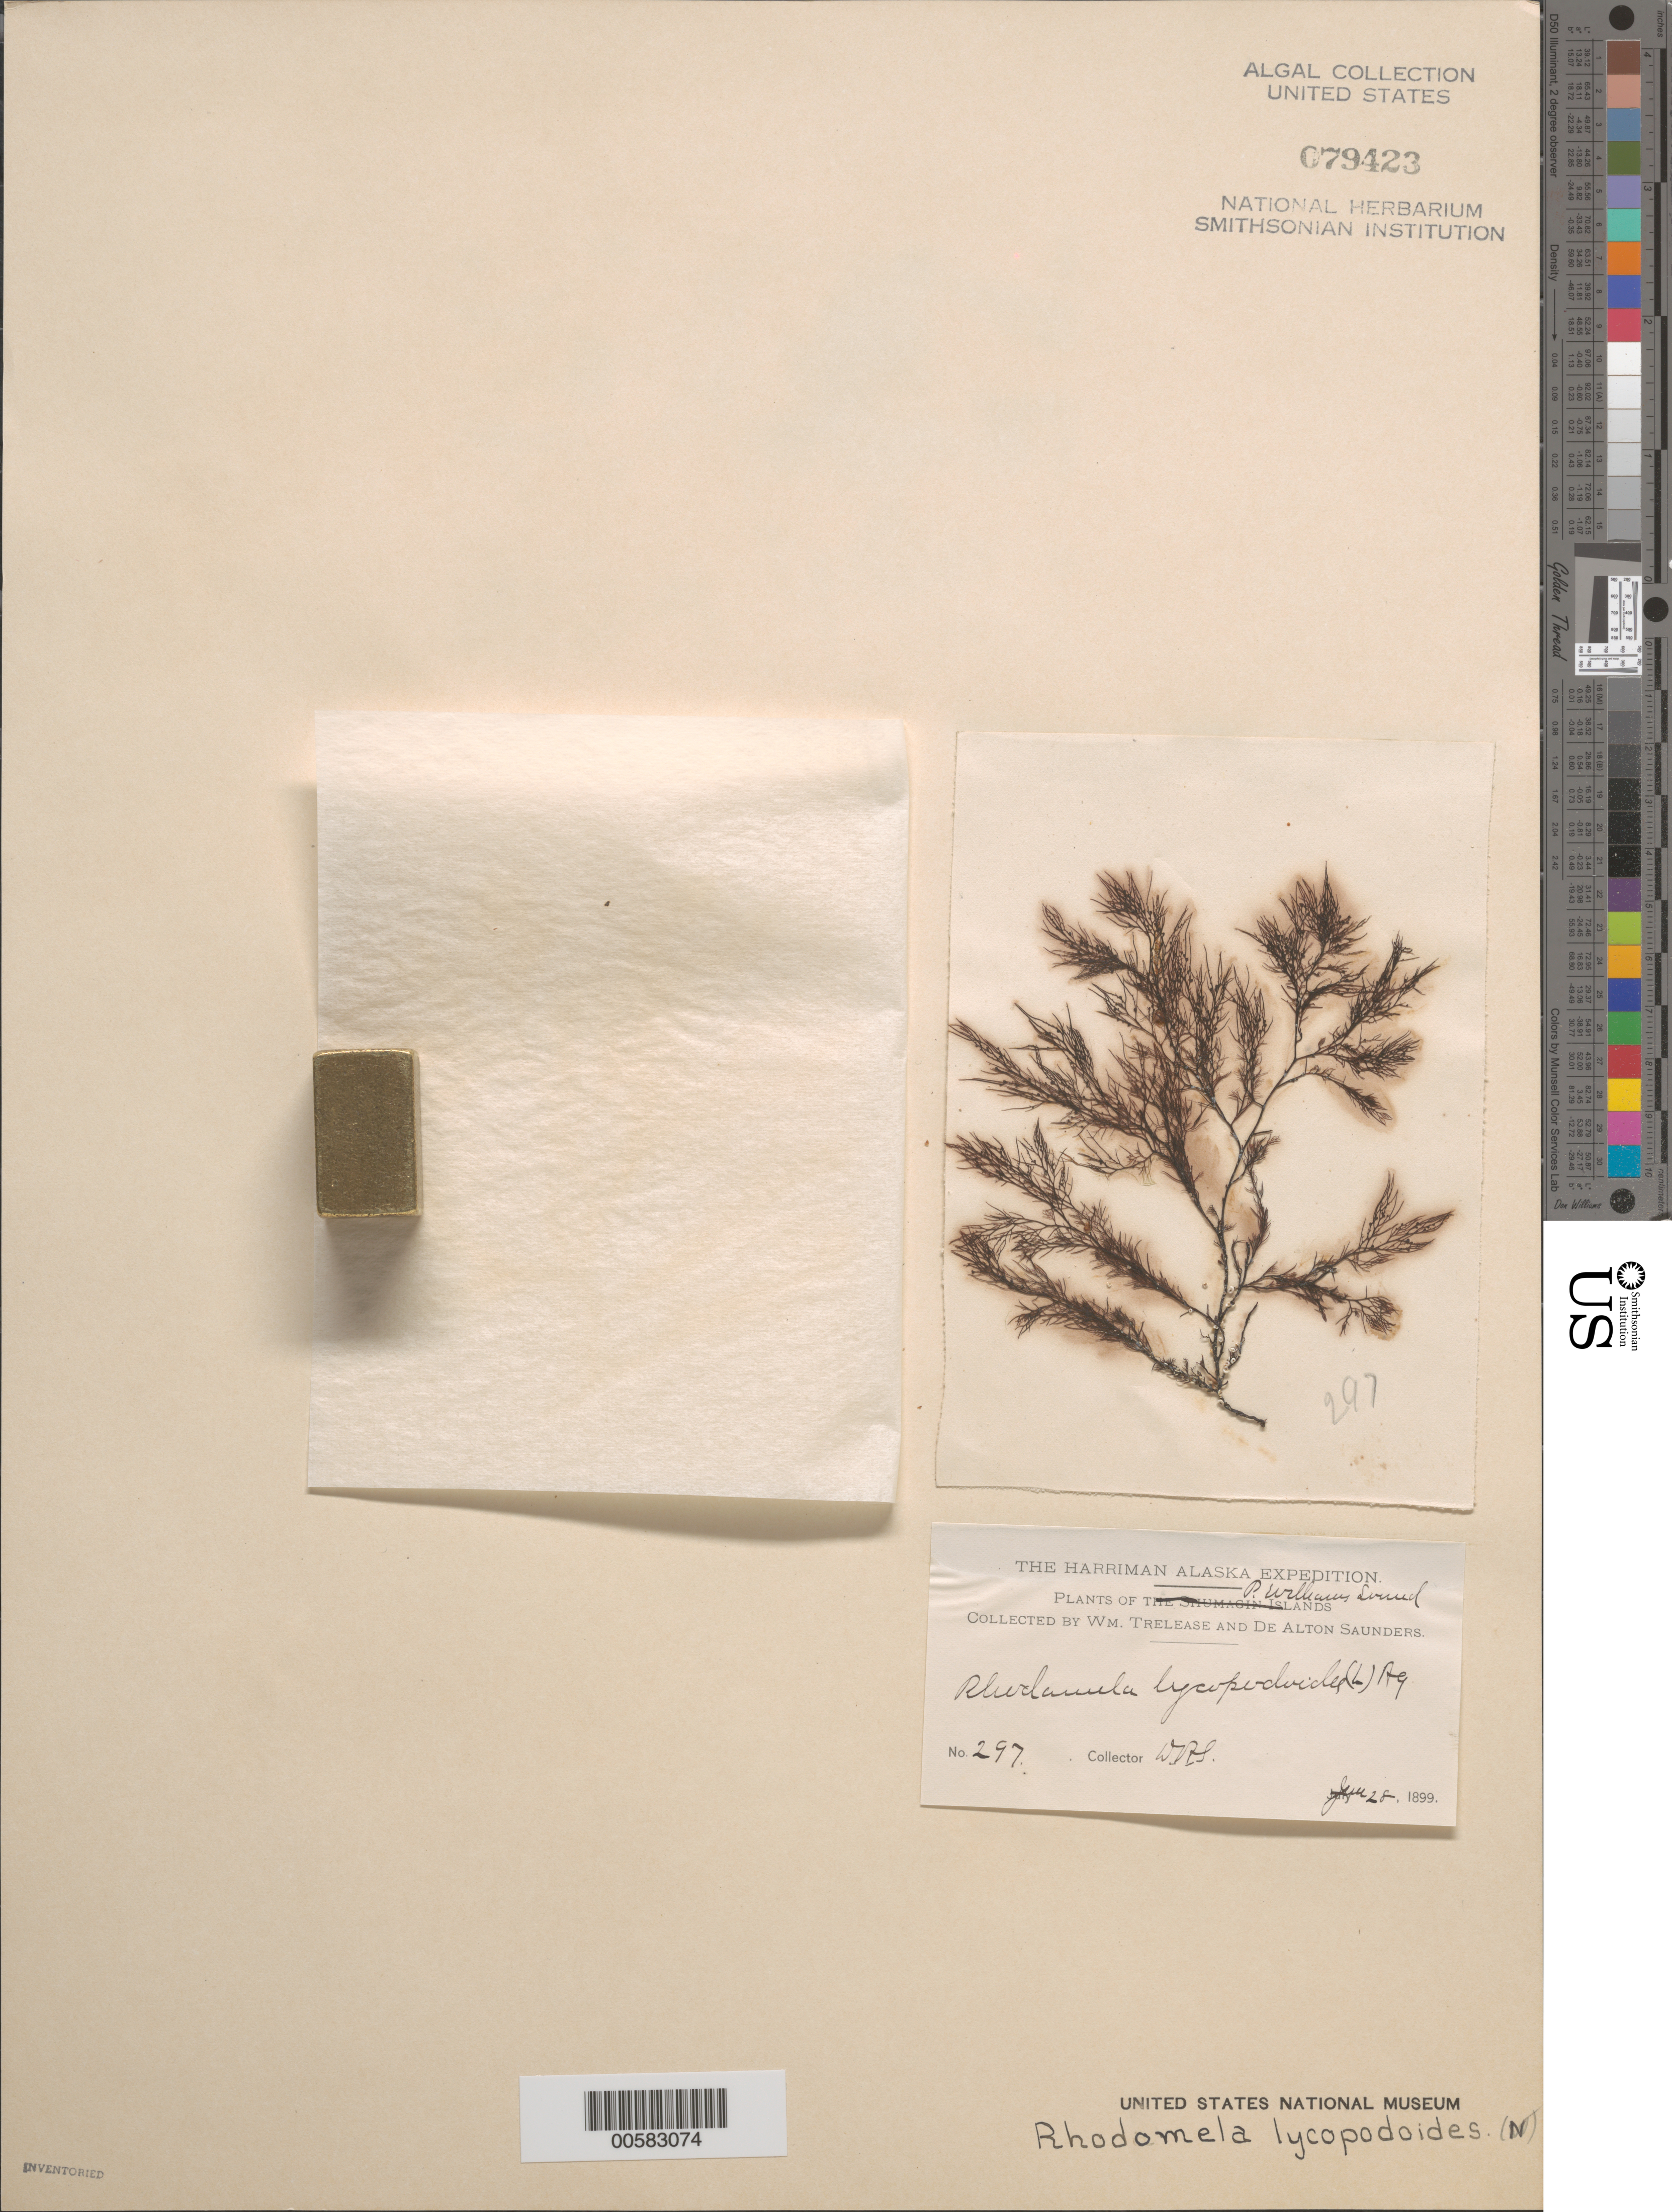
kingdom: Plantae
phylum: Rhodophyta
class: Florideophyceae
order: Ceramiales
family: Rhodomelaceae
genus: Rhodomela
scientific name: Rhodomela lycopodioides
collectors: D. Saunders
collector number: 297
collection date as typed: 28 Jun 1899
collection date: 1899-06-28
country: United States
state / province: Alaska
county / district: Valdez-Cordova Division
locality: Prince William Sound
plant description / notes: Harriman Alaska Expedition, 1899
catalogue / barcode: US 79423